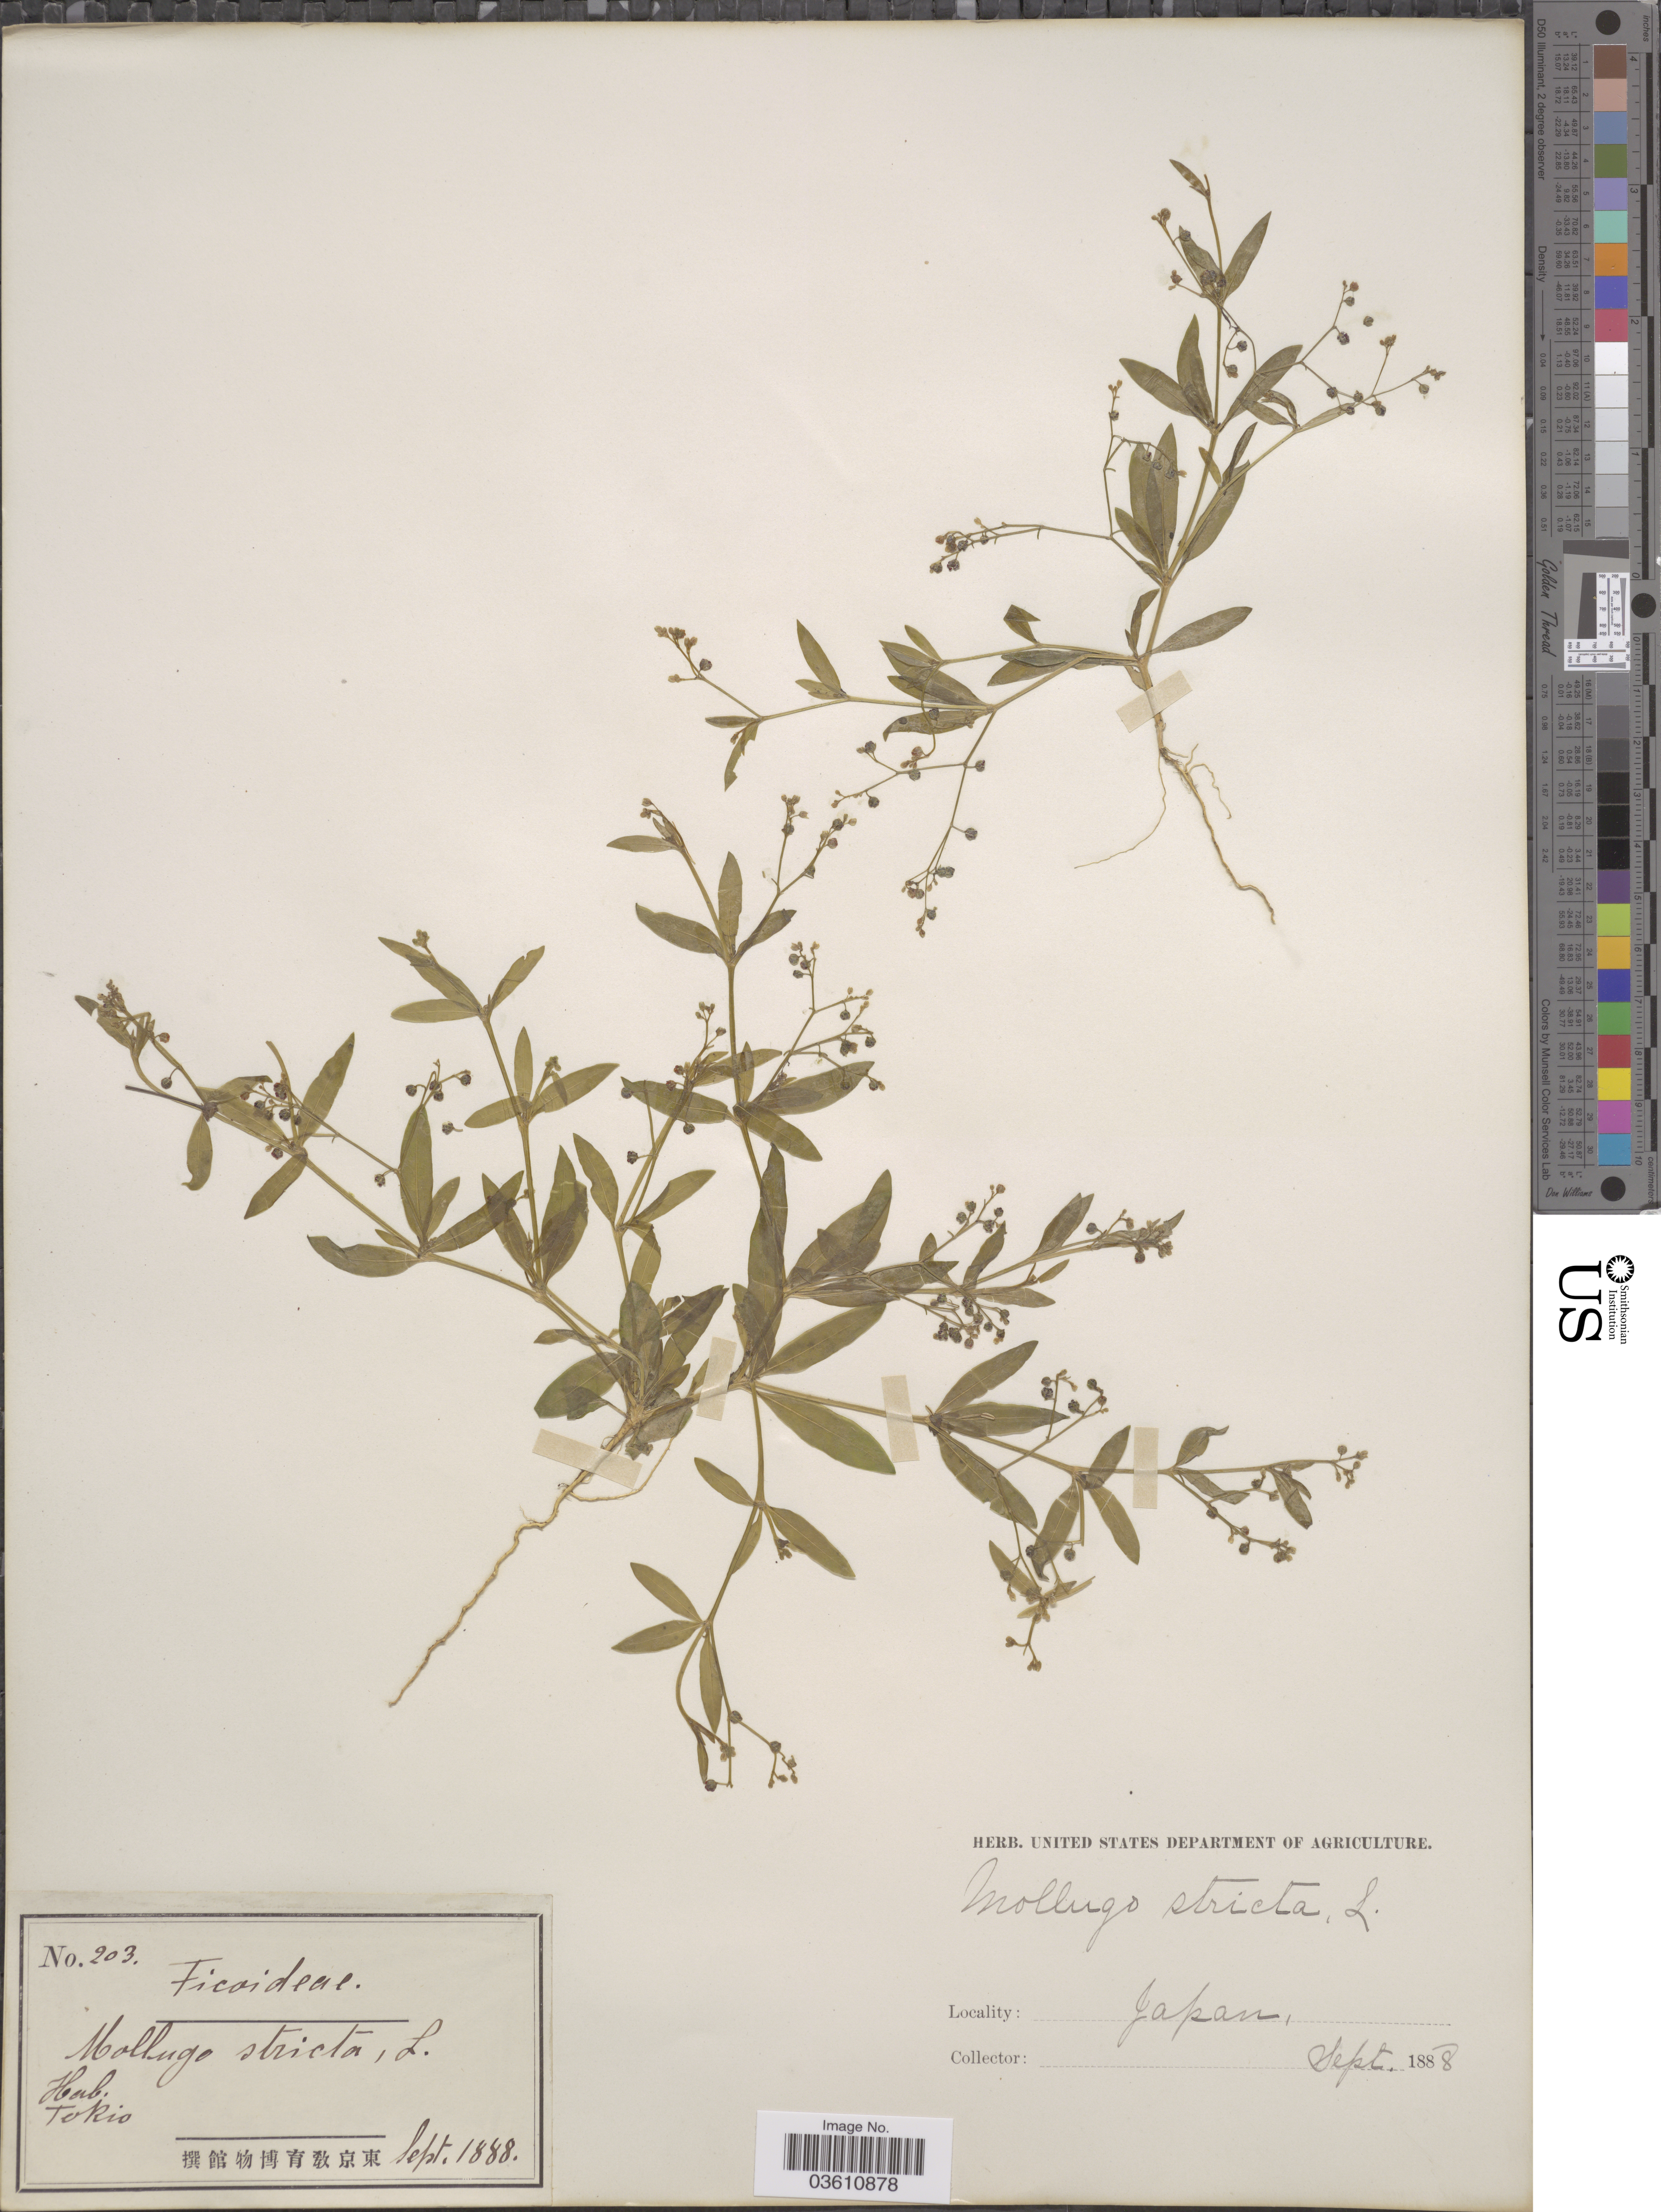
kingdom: Plantae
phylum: Tracheophyta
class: Magnoliopsida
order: Caryophyllales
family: Molluginaceae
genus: Trigastrotheca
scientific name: Trigastrotheca pentaphylla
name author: (L.) Thulin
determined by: Strong, Mark T., (BOT), Smithsonian Institution - National Museum of Natural History (UNITED STATES)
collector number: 203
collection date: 1888-09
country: Japan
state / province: Tokyo, Federal City of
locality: Tokio.